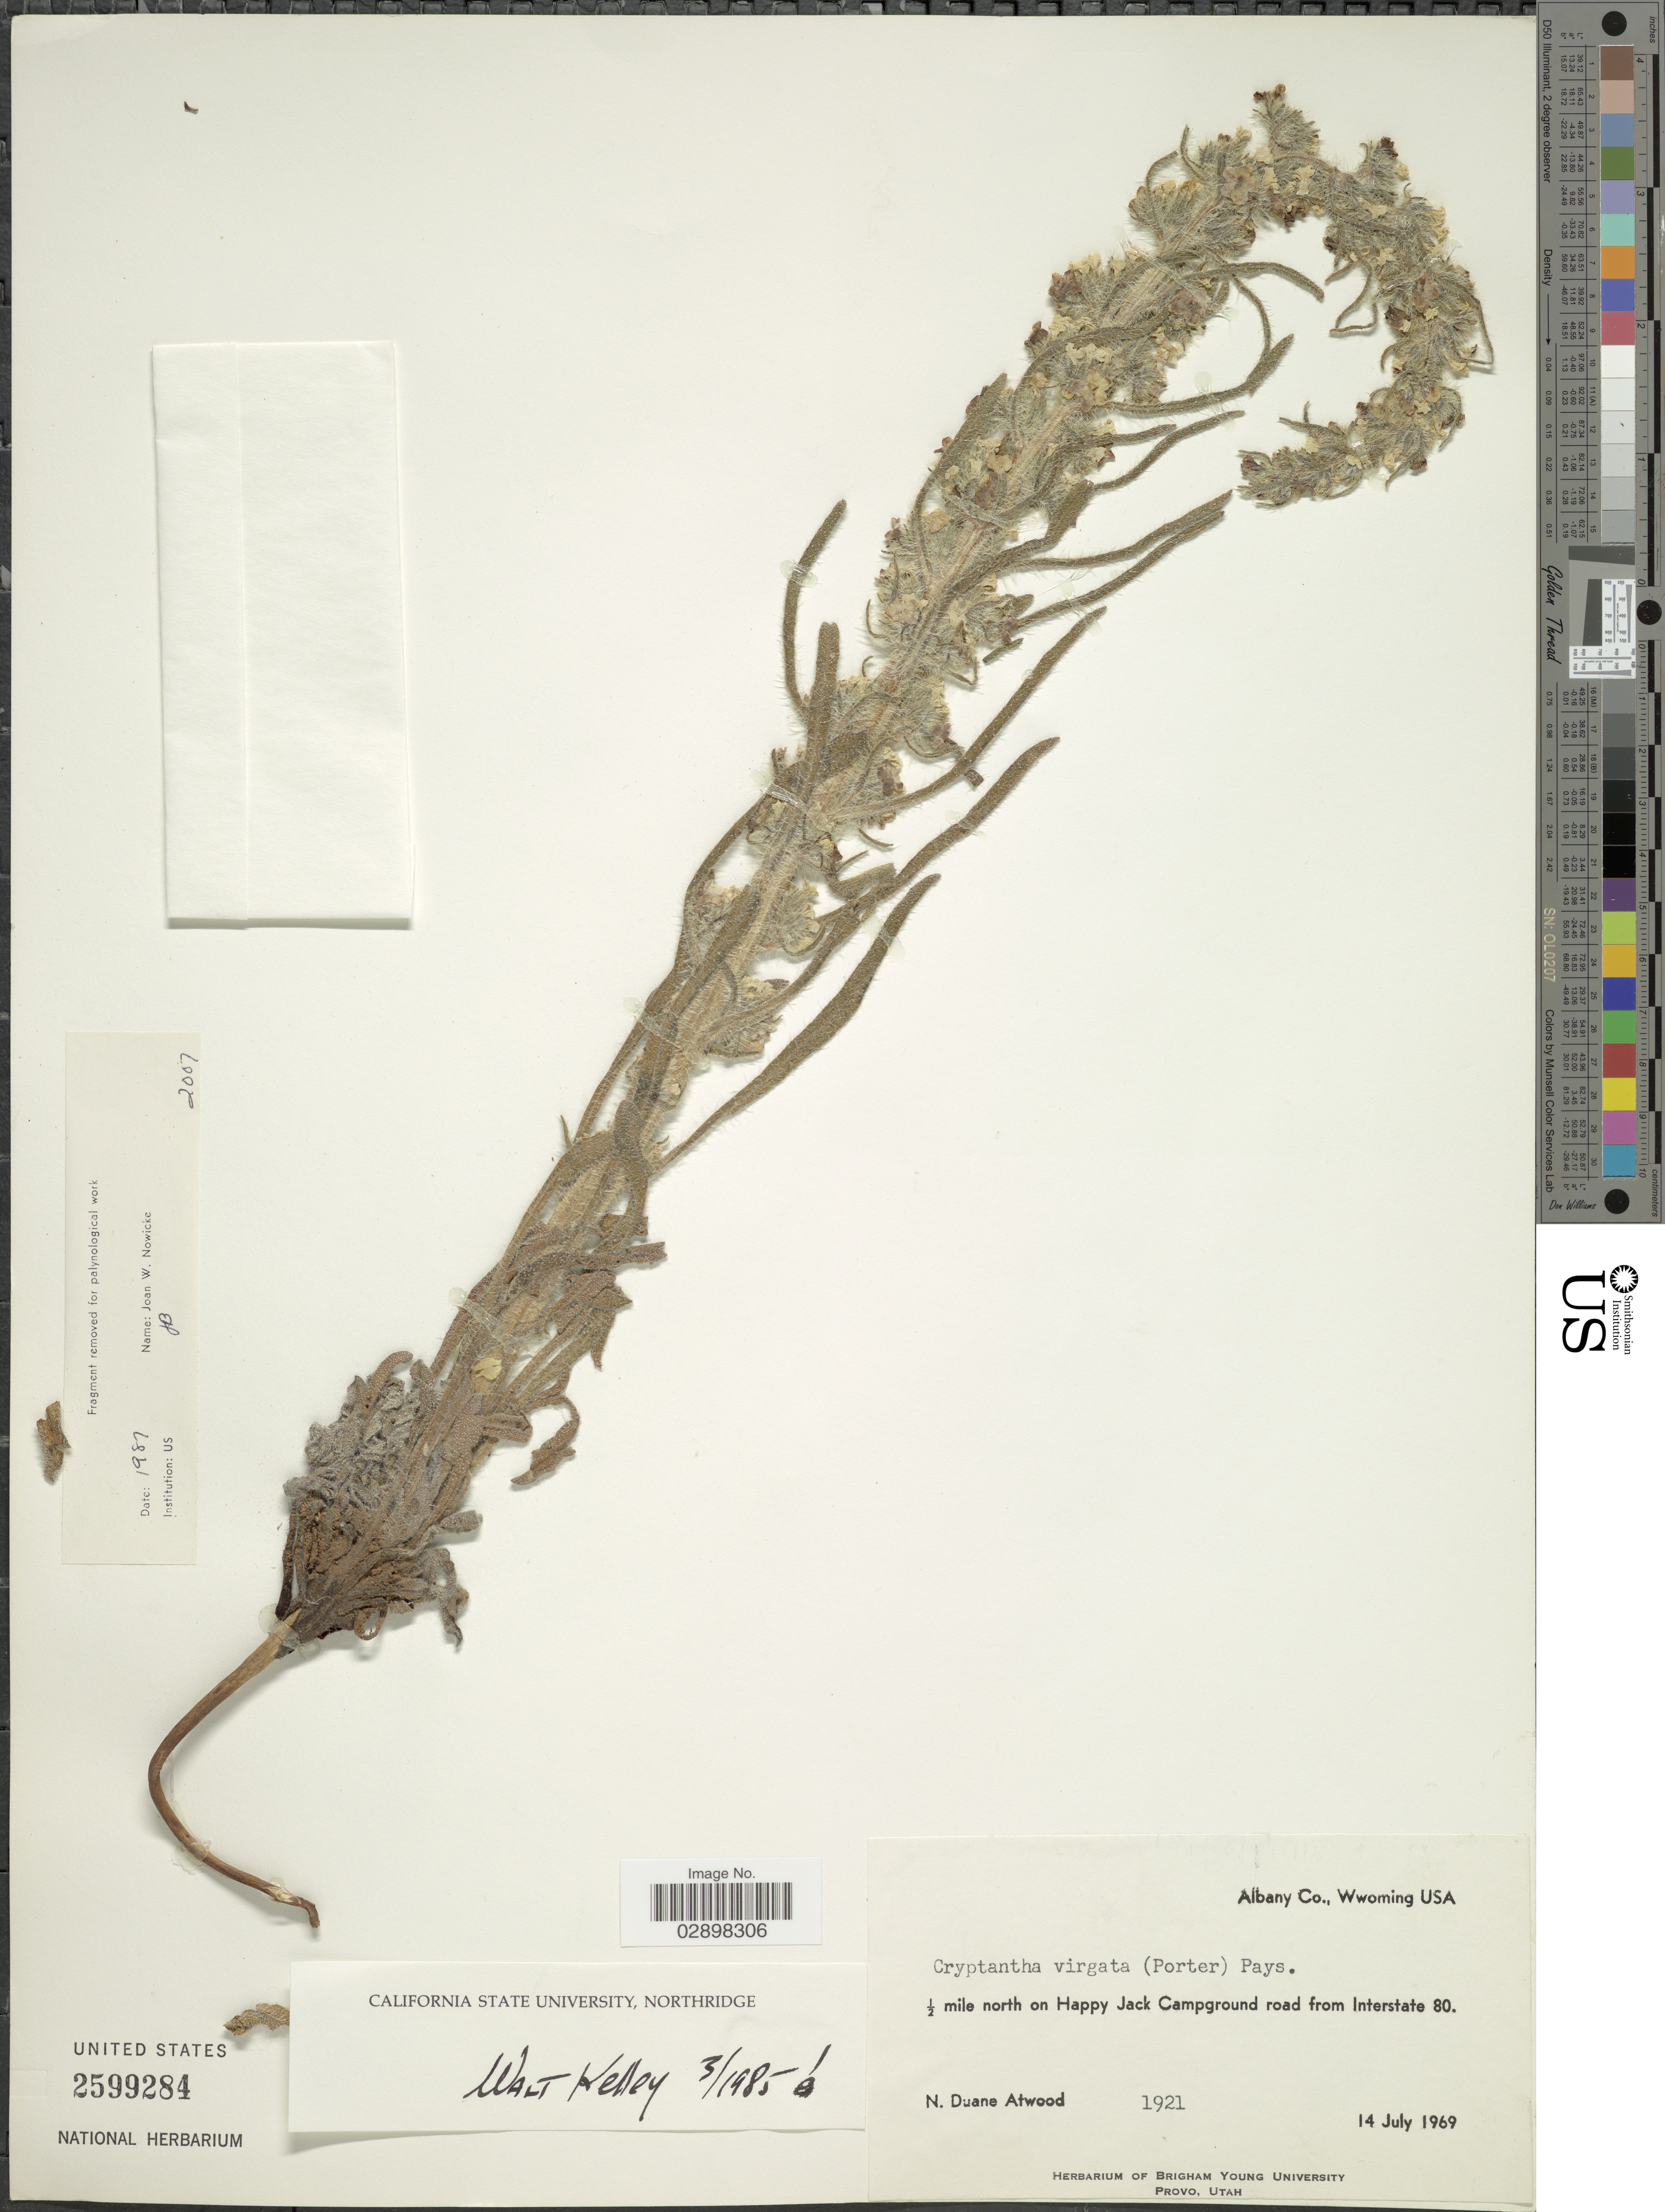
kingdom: Plantae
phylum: Tracheophyta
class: Magnoliopsida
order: Boraginales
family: Boraginaceae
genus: Cryptantha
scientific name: Cryptantha virgata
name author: (Porter) Payson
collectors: N. Atwood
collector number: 1921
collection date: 1969-07-14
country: United States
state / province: Wyoming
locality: Albany Co., ½ mile north on Happy Jack Campground road from Interstate 80.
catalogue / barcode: US 2599284